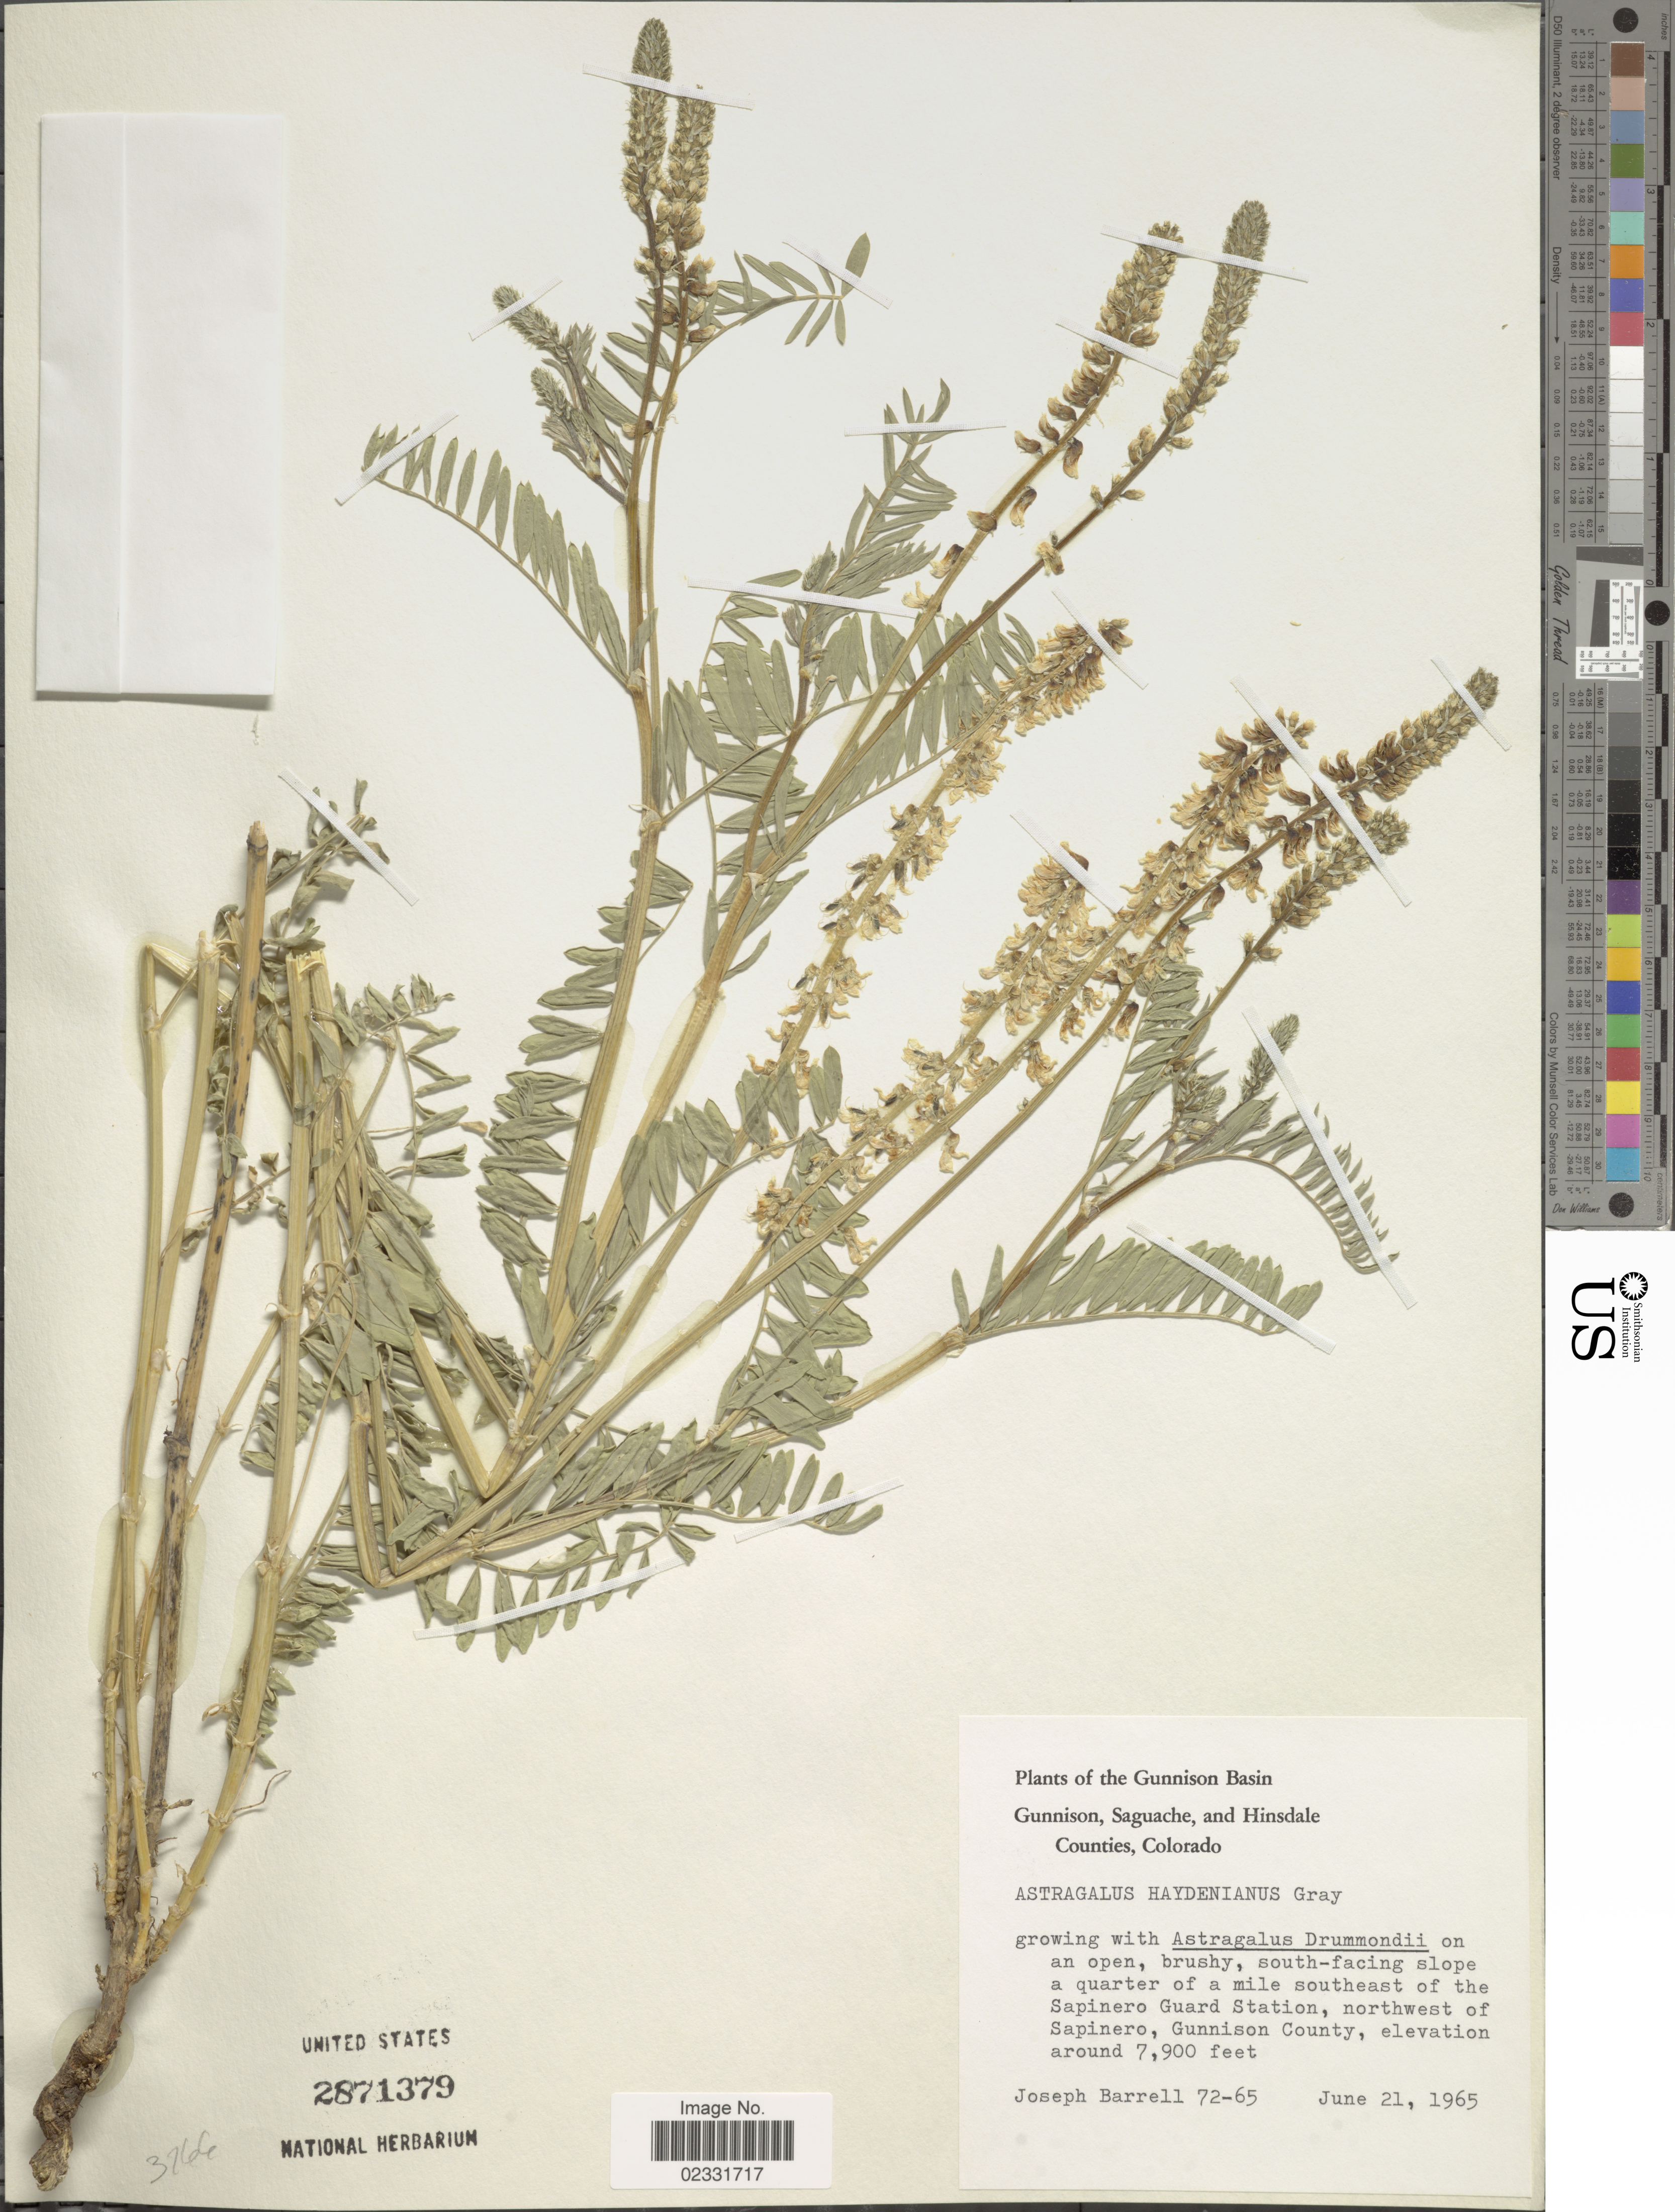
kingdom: Plantae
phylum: Tracheophyta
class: Magnoliopsida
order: Fabales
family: Fabaceae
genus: Astragalus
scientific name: Astragalus haydenianus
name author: A. Gray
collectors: J. Barrell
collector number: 72-65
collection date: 1965-06-21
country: United States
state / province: Colorado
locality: Gunnison Basin, Gunnison, Saguache, and Hinsdale Counties, on an open, brushy, south-facing slope a quarter of a mile southeast of the Sapinero Guard Station, northwest of Sapinero, Gunnison County.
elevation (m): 2408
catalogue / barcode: US 2871379